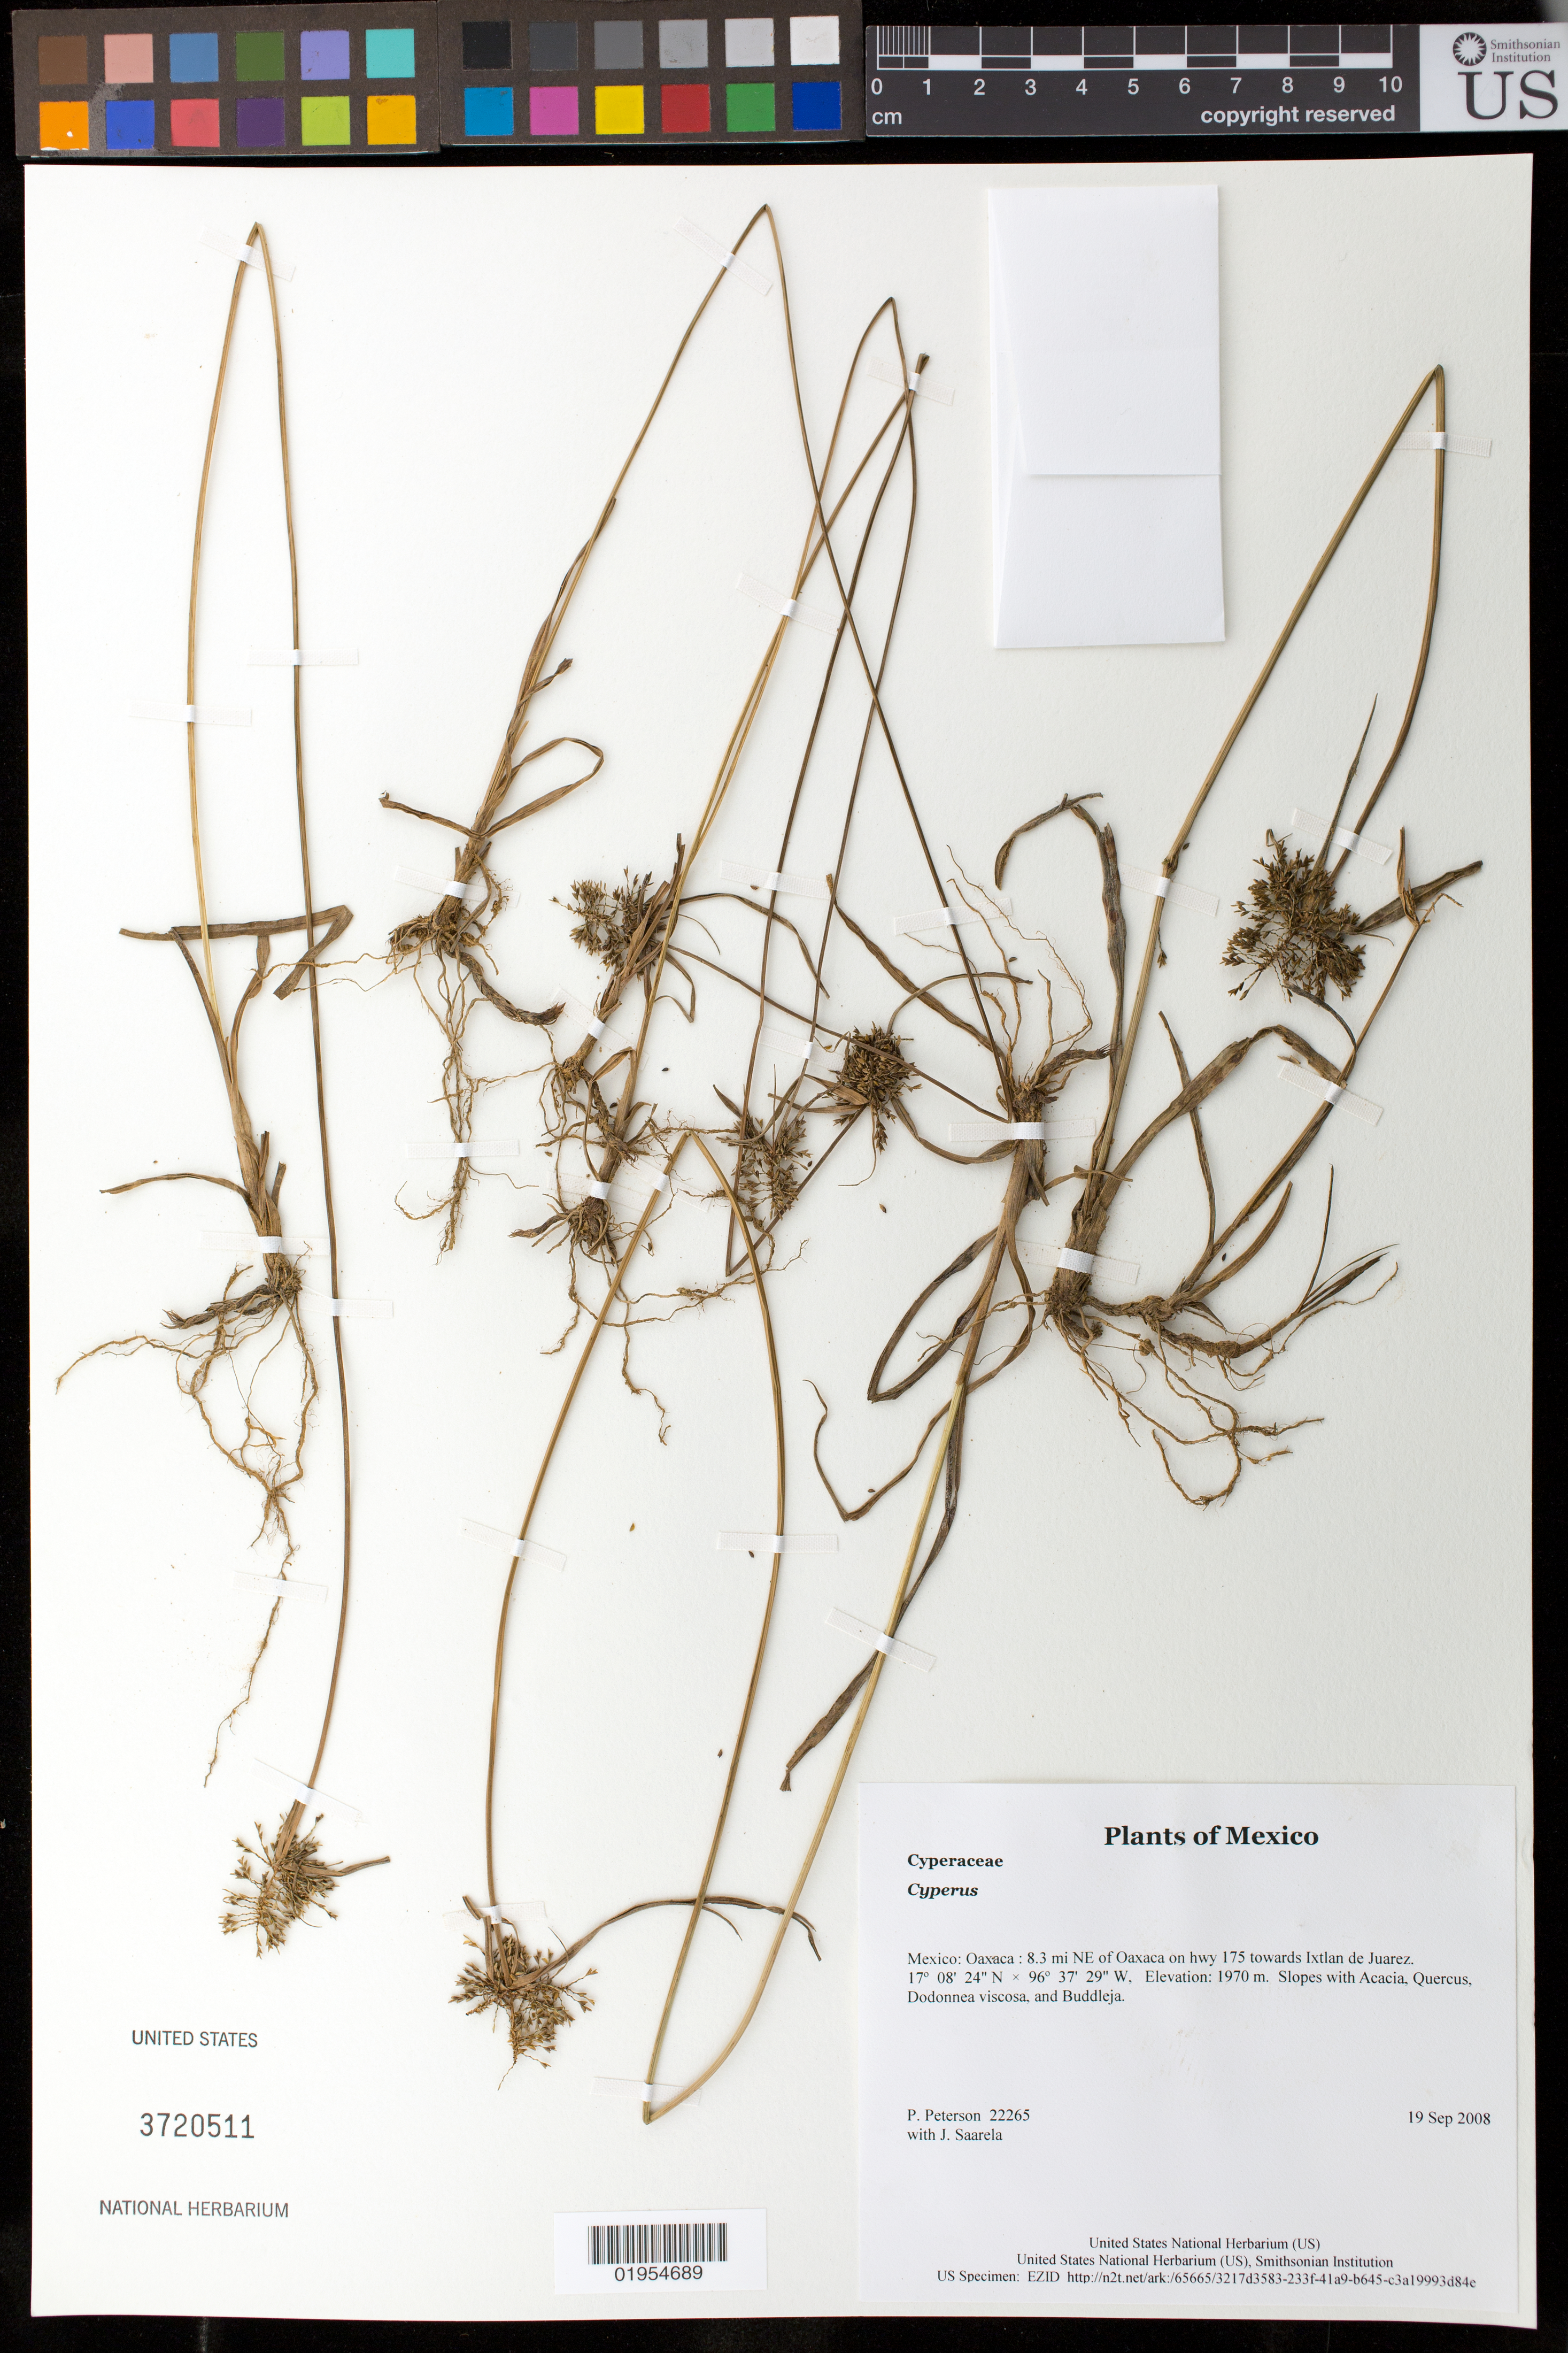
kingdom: Plantae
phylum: Tracheophyta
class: Liliopsida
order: Poales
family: Cyperaceae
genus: Cyperus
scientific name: Cyperus sp.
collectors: P. M. Peterson & J. Saarela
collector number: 22265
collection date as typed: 19 Sep 2008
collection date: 2008-09-19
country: Mexico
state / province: Oaxaca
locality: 8.3 mi NE of Oaxaca on hwy 175 towards Ixtlan de Juarez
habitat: Slopes with Acacia, Quercus, Dodonnea viscosa, and Buddleja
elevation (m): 1970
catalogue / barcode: US 3720511